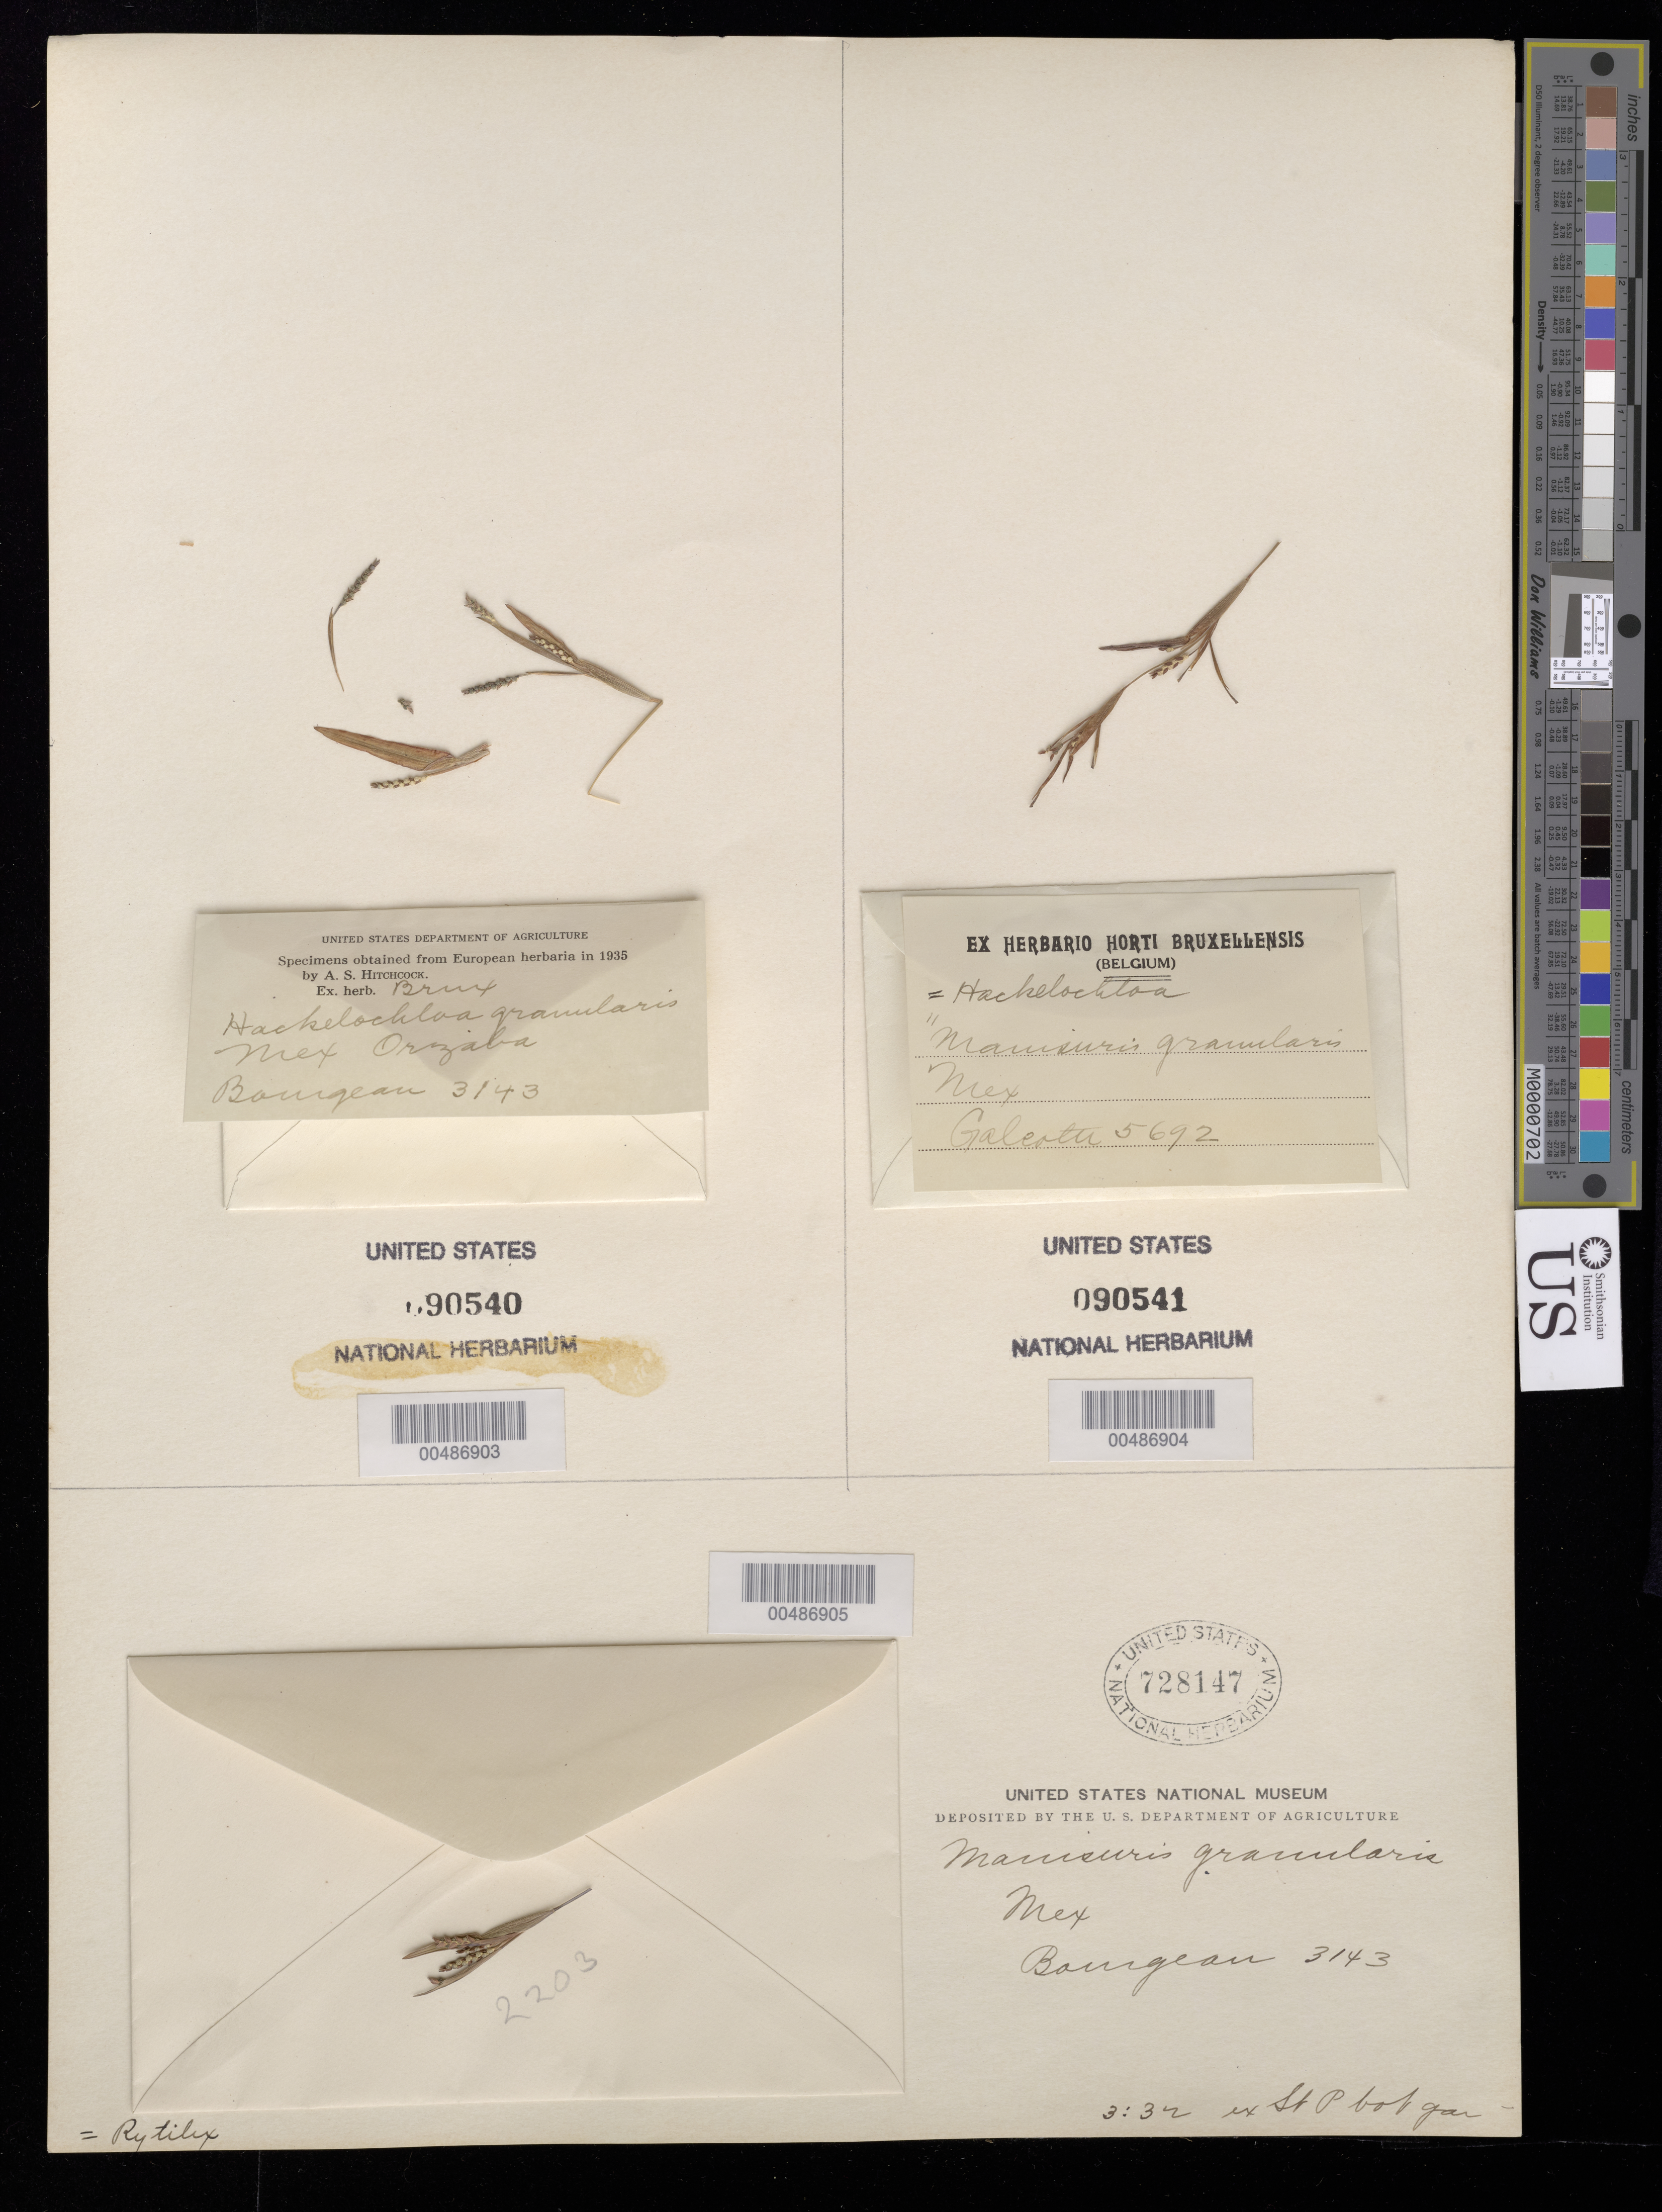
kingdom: Plantae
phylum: Tracheophyta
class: Liliopsida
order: Poales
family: Poaceae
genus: Hackelochloa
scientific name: Hackelochloa granularis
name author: (L.) Kuntze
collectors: E. Bourgeau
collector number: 3143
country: Mexico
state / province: Jalisco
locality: San Ramon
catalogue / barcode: US 728147